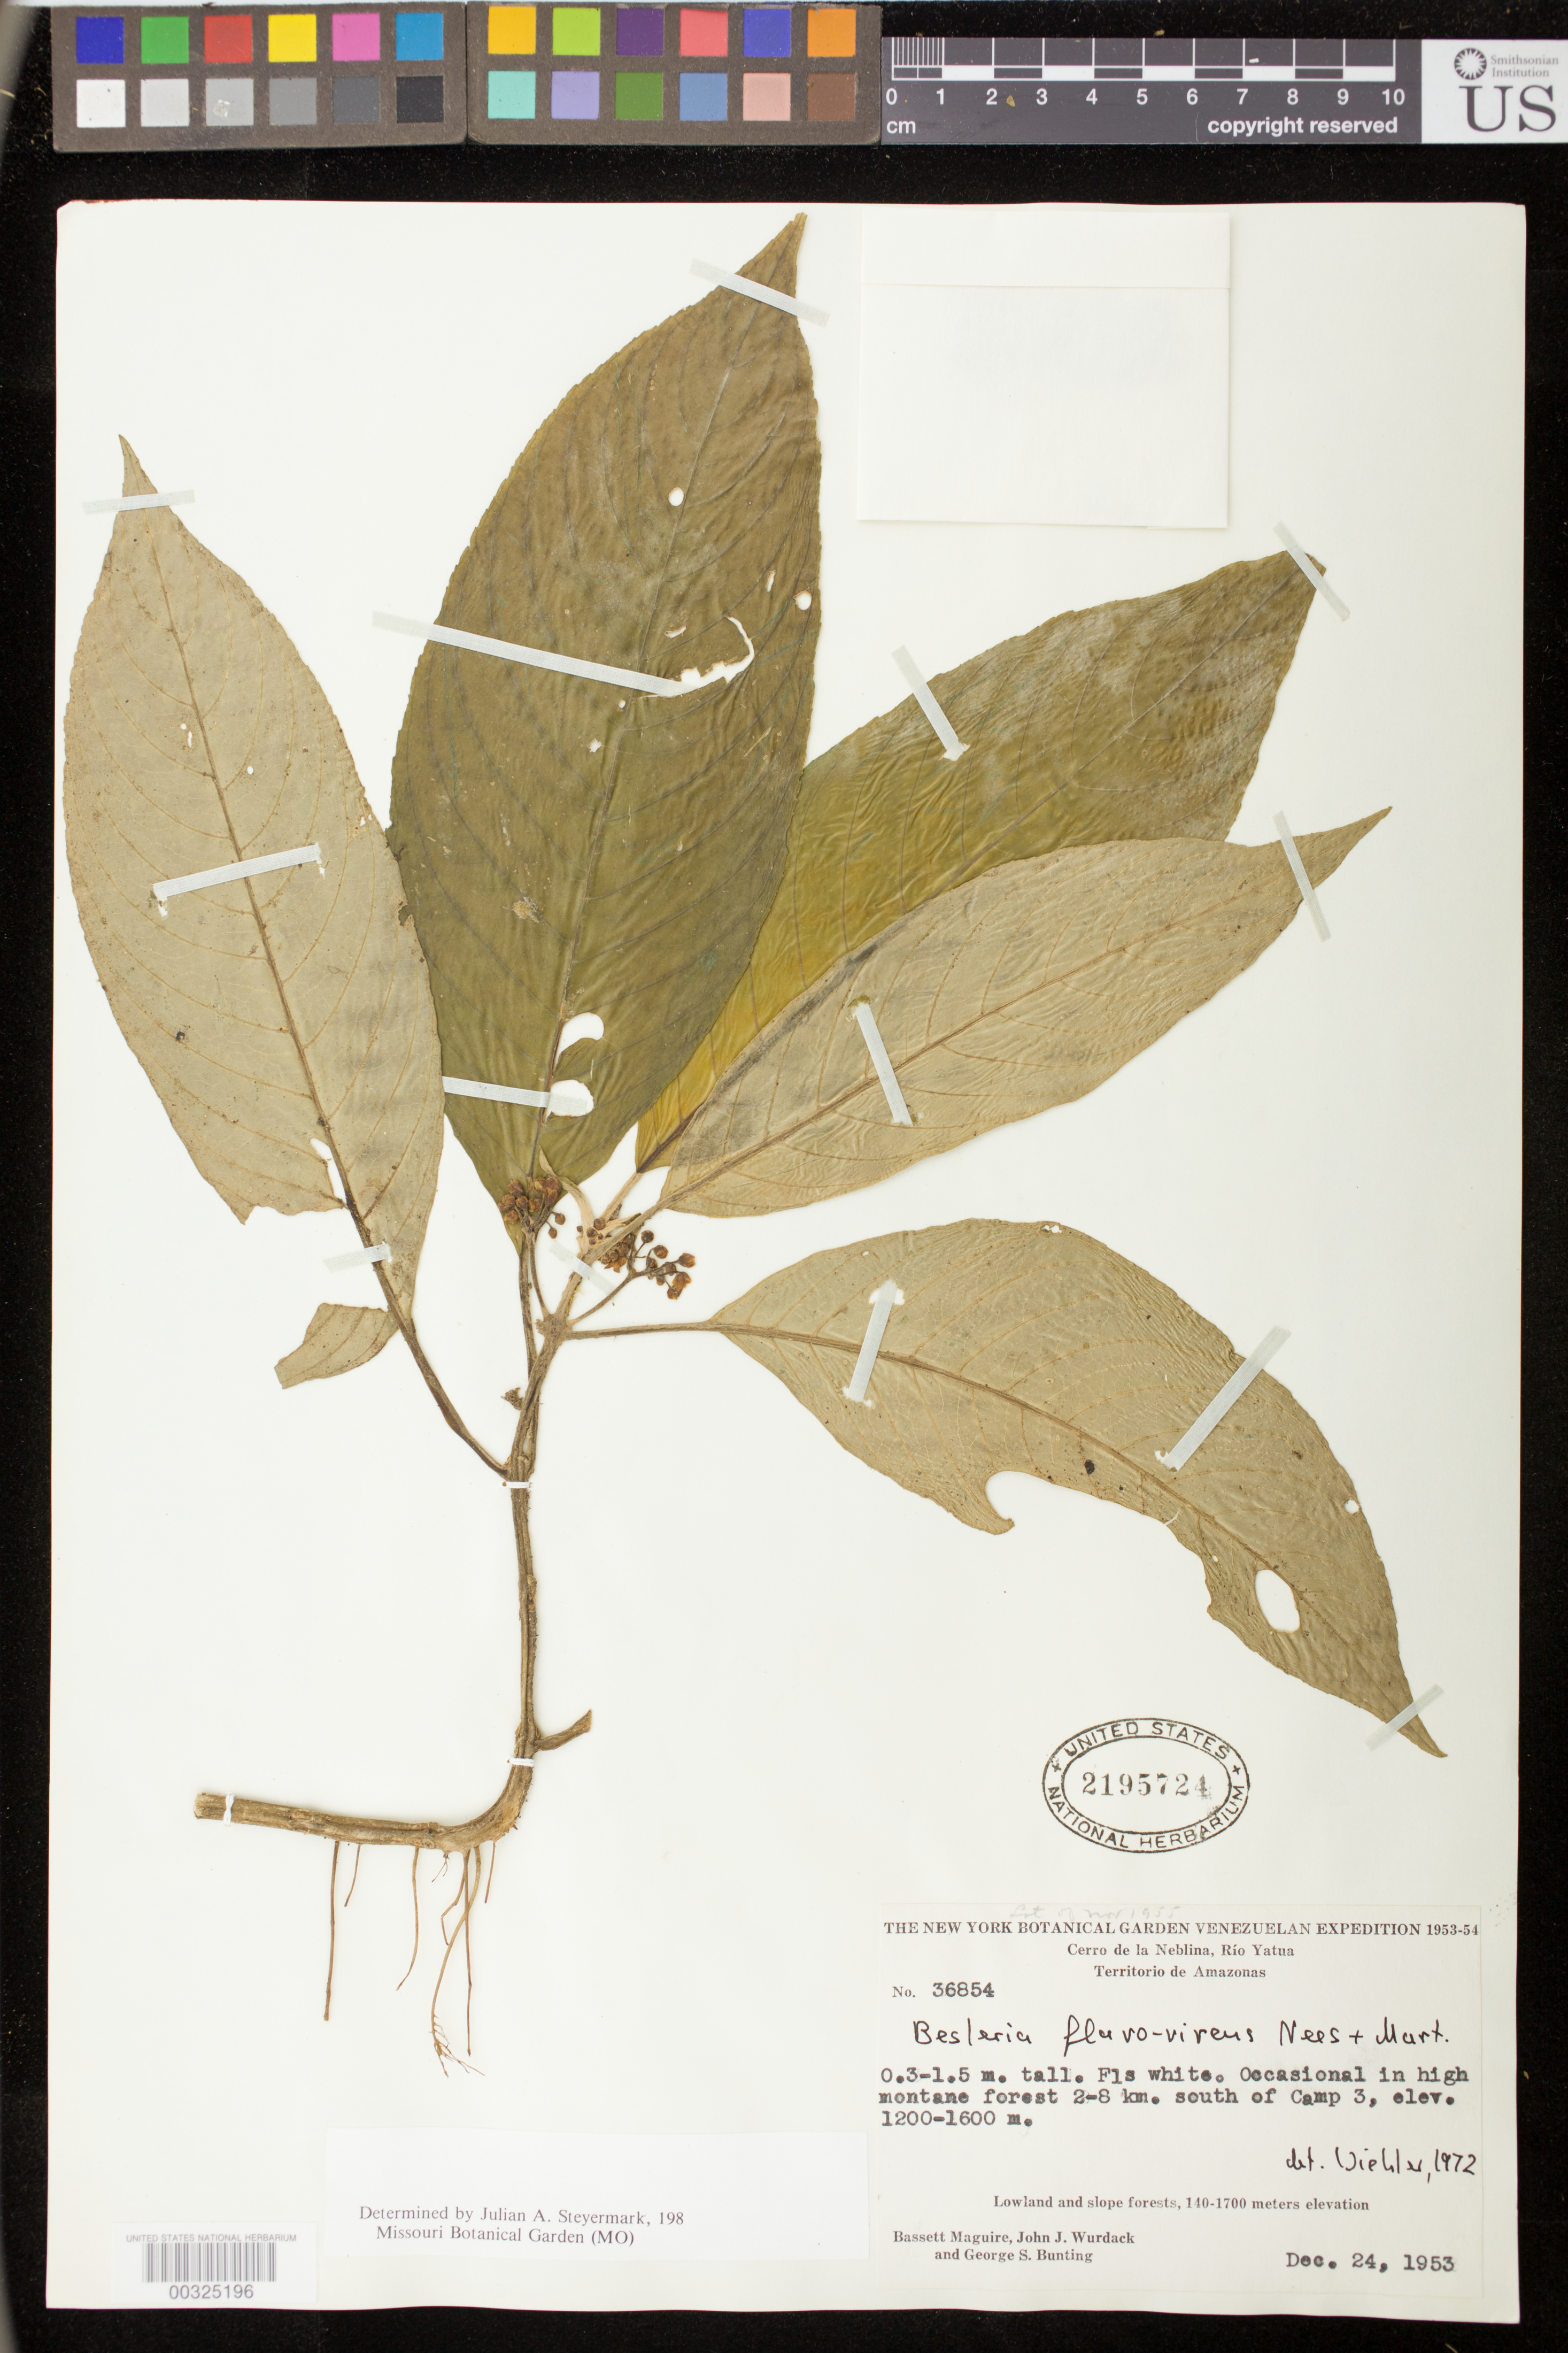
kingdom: Plantae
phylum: Tracheophyta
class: Magnoliopsida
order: Lamiales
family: Gesneriaceae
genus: Besleria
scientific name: Besleria flavo-virens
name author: Nees & Mart.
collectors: B. Maguire, J. J. Wurdack & G. S. Bunting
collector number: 36854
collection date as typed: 24 Dec 1953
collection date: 1953-12-24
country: Venezuela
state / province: Amazonas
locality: Cerro de la Neblina, Río Yatua. 2-8 km S of Camp 3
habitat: High montane forest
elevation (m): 1200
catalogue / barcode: US 2195724